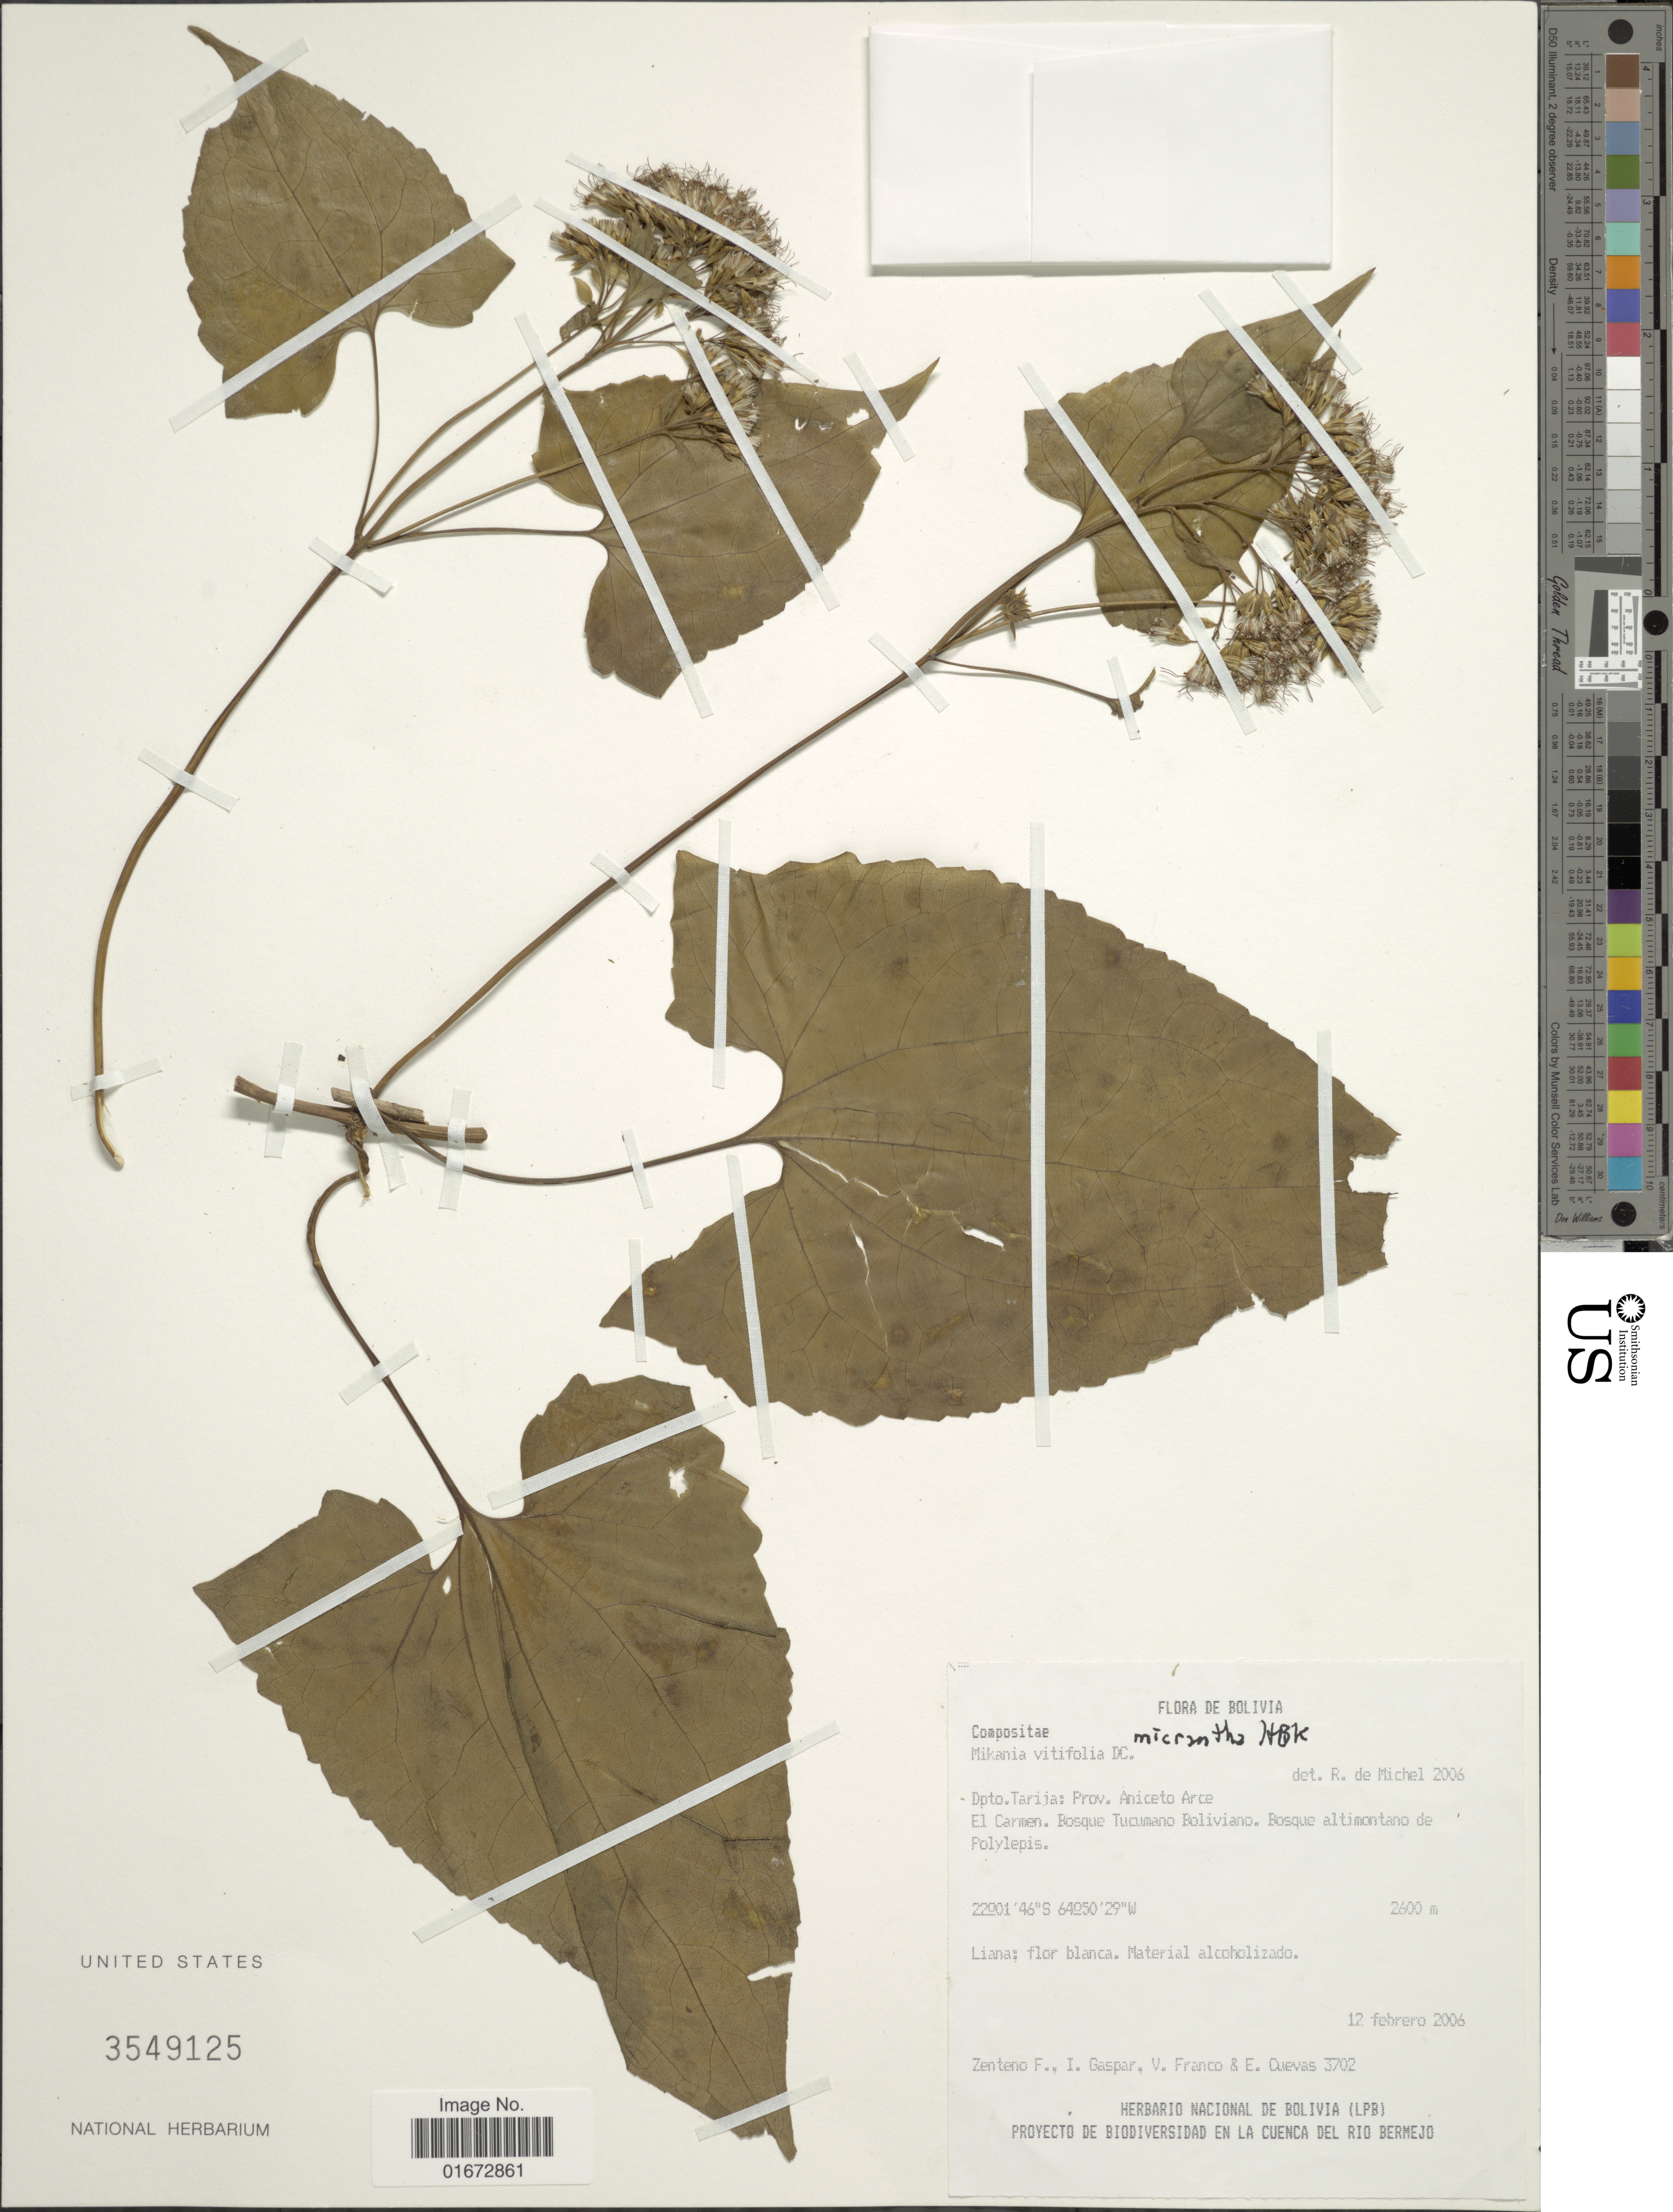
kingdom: Plantae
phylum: Tracheophyta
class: Magnoliopsida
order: Asterales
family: Asteraceae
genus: Mikania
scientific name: Mikania micrantha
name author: Kunth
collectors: F. Zenteno, I. Gaspar, V. Franco & E. Cuevas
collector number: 3702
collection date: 2006-02-12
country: Bolivia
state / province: Tarija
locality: Dpto. Tarija: Prov. Aniceto Arce. El Carmen. Bosque Tucumano Boliviano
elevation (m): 2600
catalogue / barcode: US 3549125